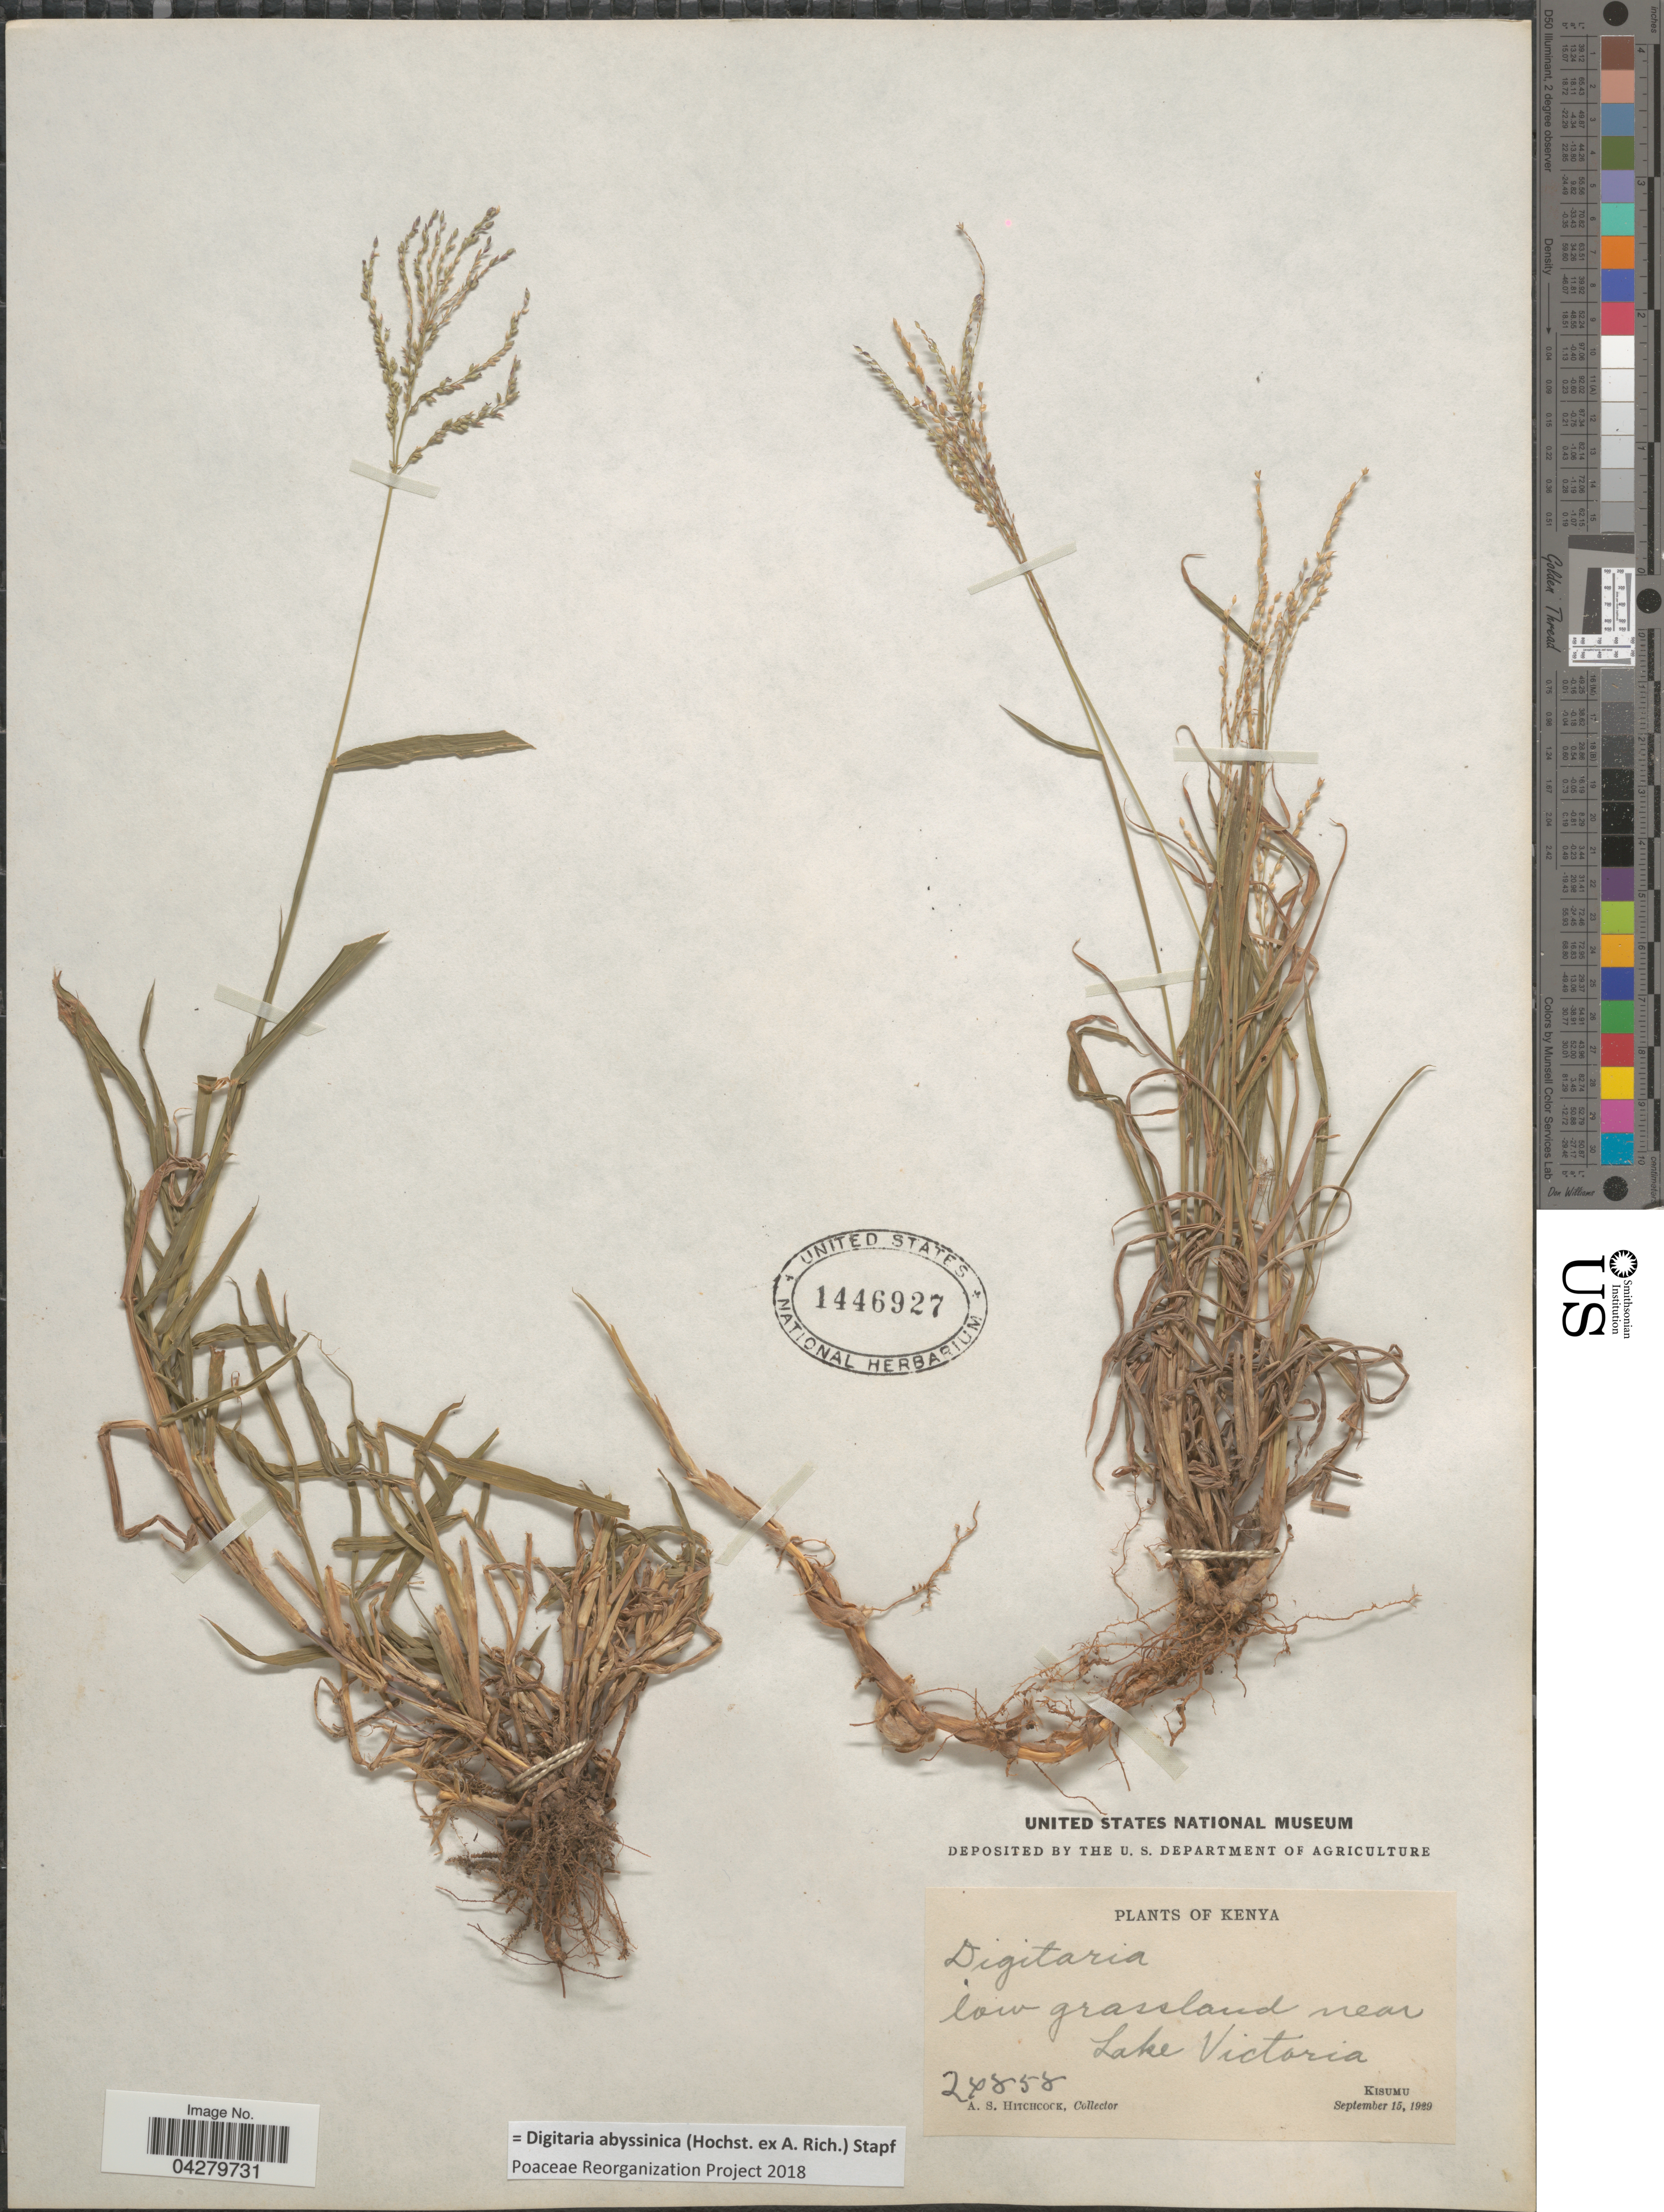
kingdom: Plantae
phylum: Tracheophyta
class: Liliopsida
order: Poales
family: Poaceae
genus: Digitaria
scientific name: Digitaria abyssinica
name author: (Hochst. ex Rich.) Stapf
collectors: A. S. Hitchcock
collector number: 24858*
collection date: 1929-09-15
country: Kenya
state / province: Kisumu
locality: Low grassland near Lake Victoria.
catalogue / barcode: US 1446927